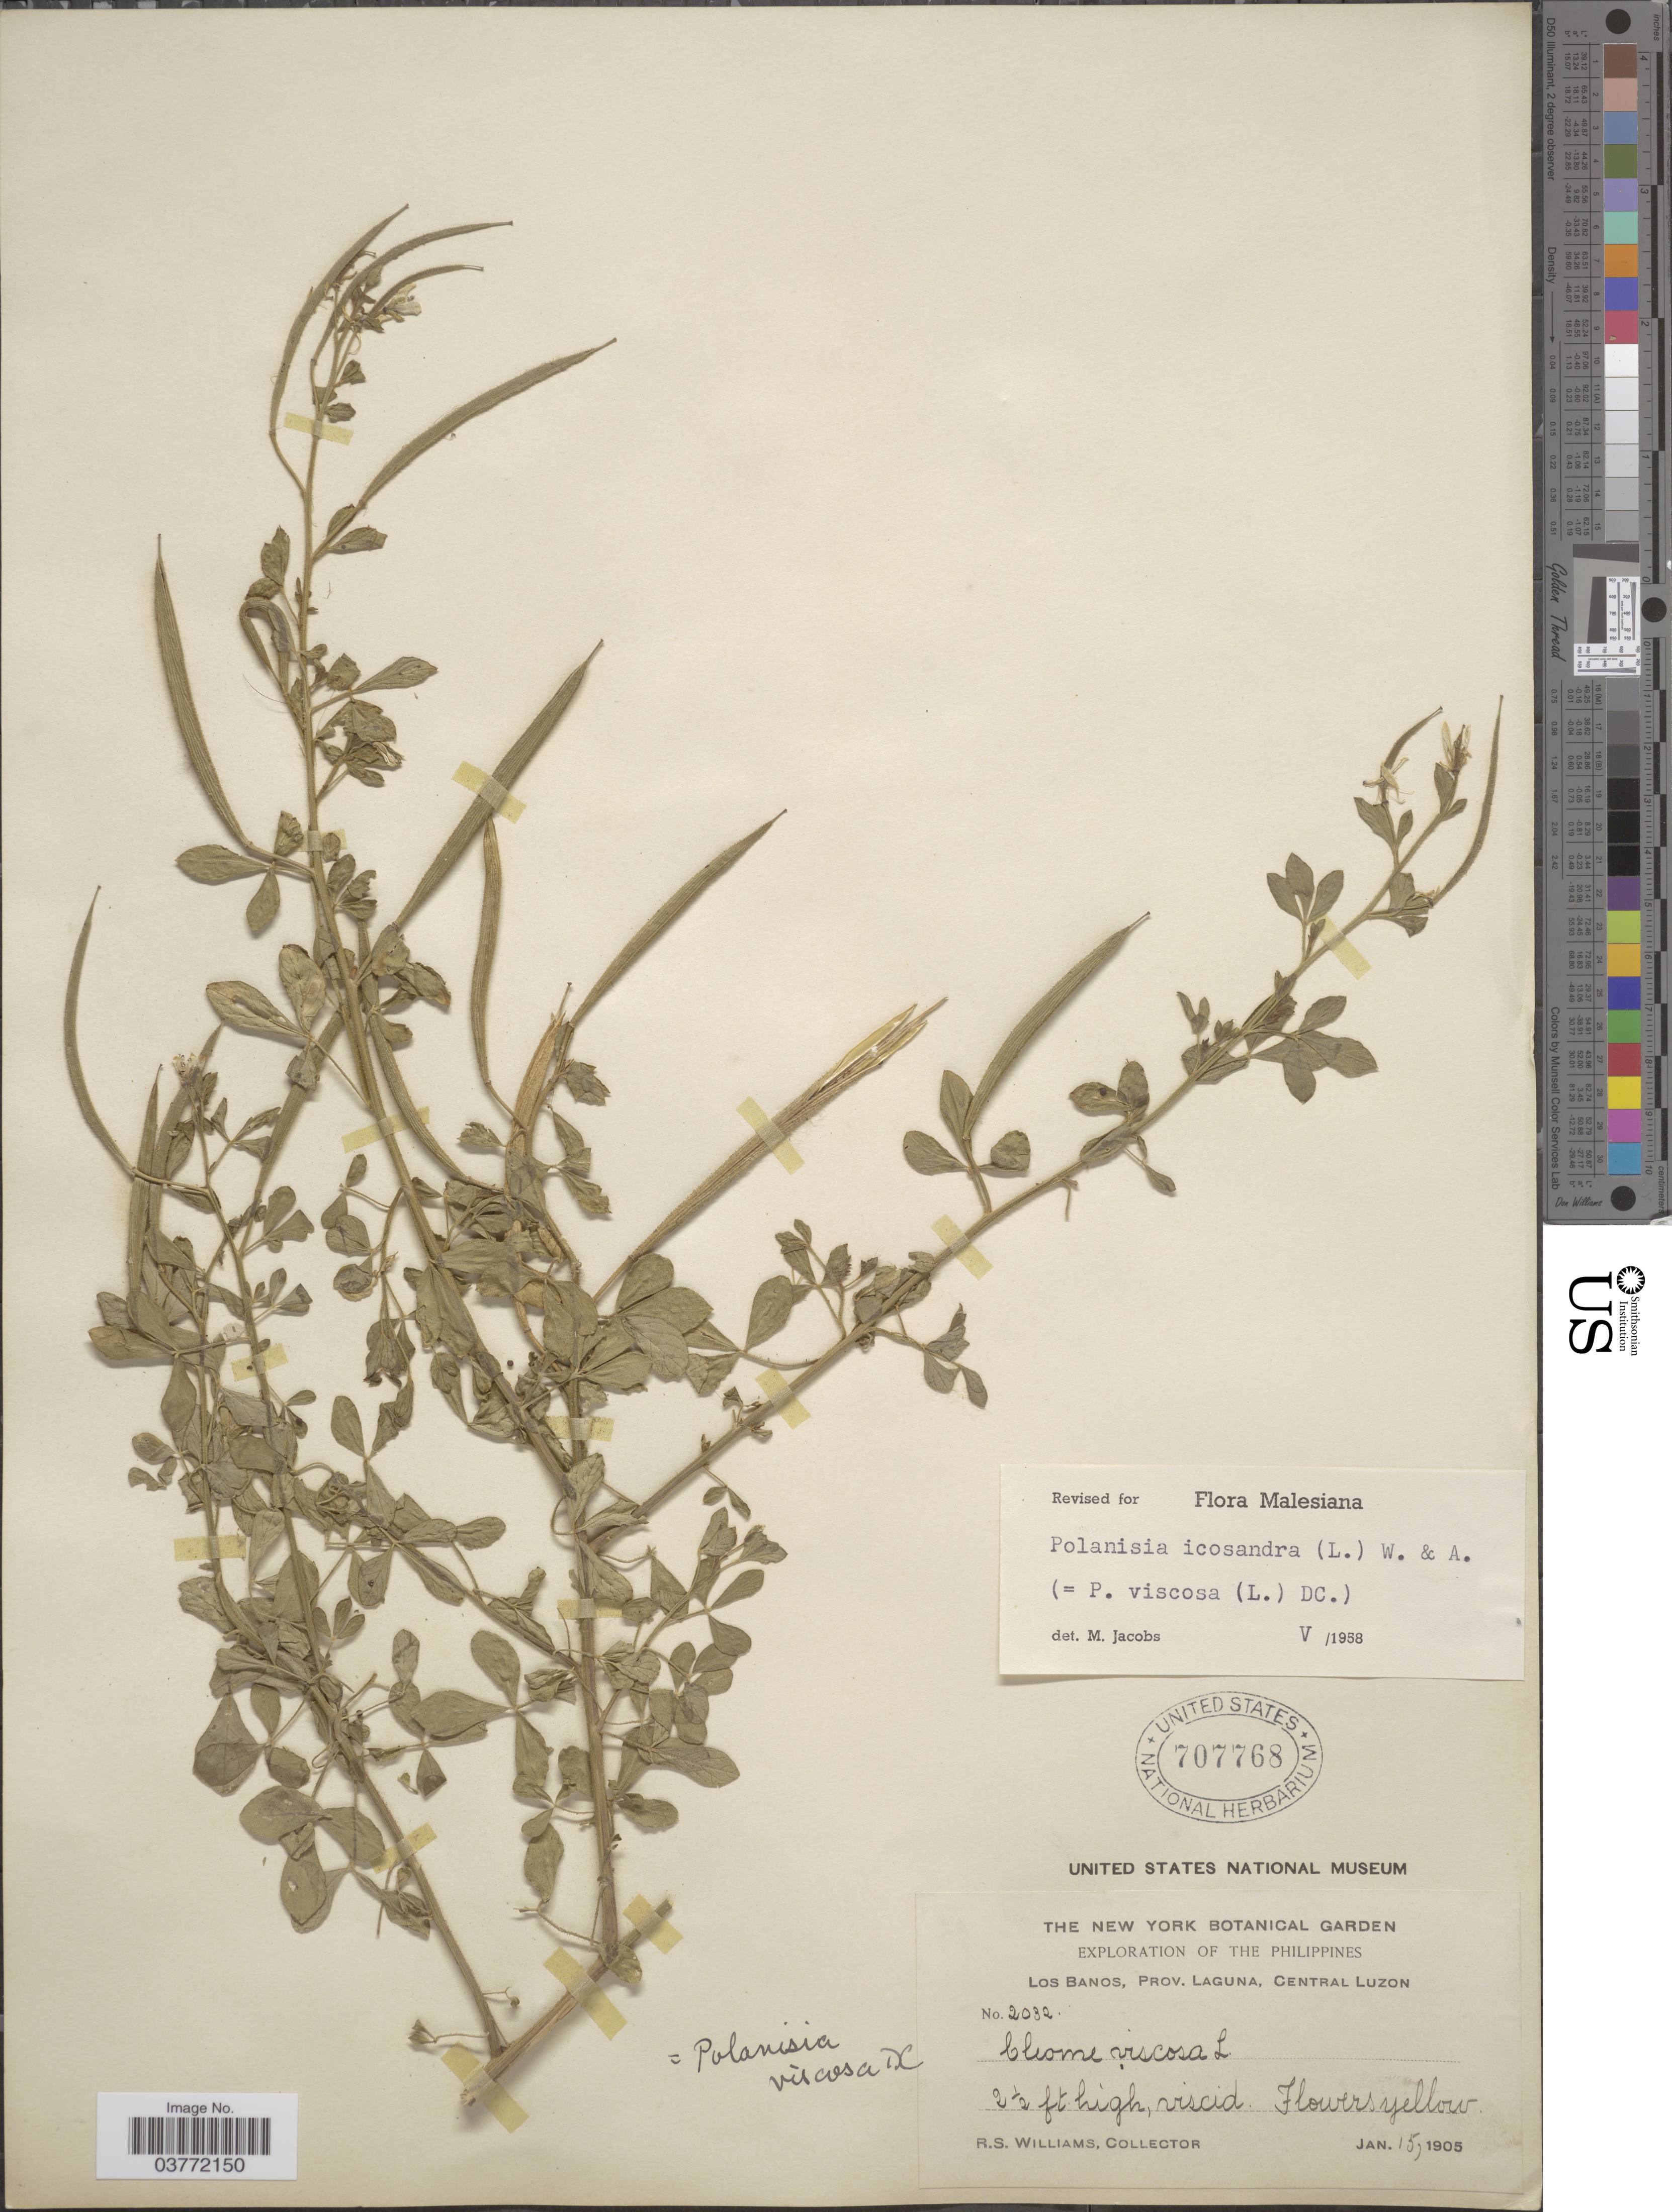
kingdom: Plantae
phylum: Tracheophyta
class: Magnoliopsida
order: Brassicales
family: Cleomaceae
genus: Arivela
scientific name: Arivela viscosa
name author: (L.) Raf.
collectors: R. S. Williams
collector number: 2032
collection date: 1905-01-15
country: Philippines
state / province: Central Luzon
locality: Los Banos, Prov. Laguna.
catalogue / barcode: US 707768